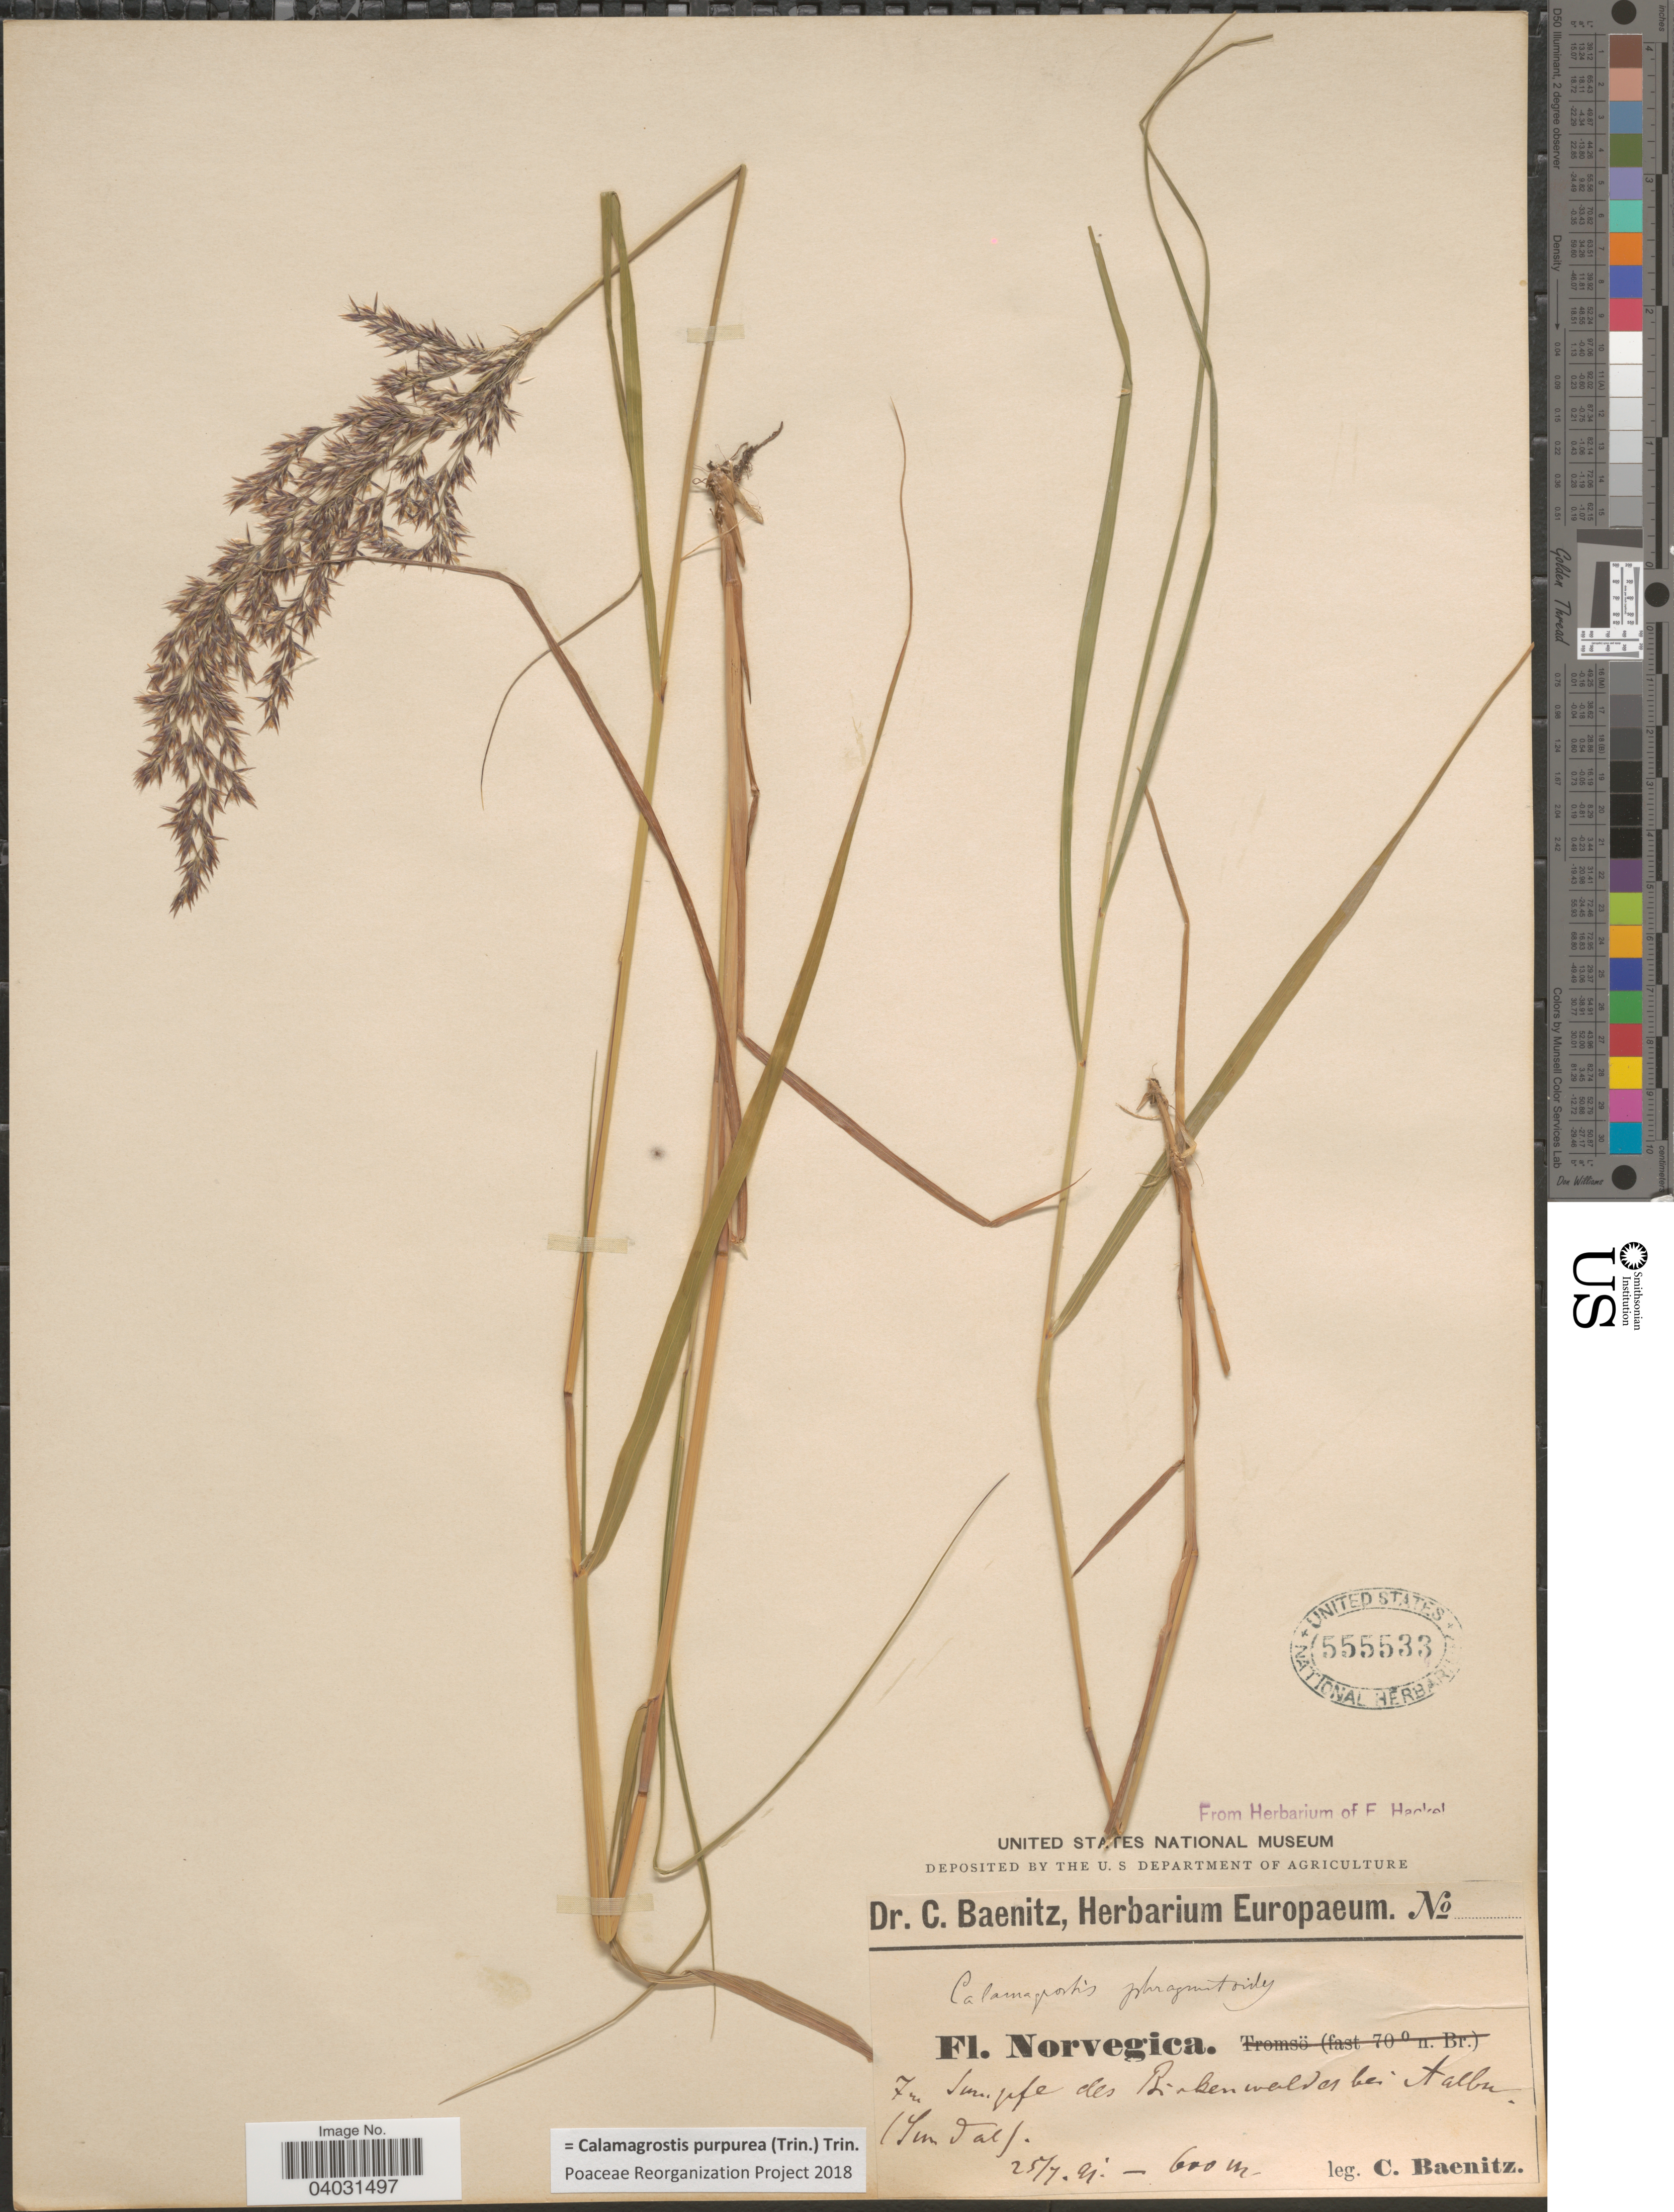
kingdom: Plantae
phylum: Tracheophyta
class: Liliopsida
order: Poales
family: Poaceae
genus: Calamagrostis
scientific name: Calamagrostis purpurea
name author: (Trin.) Trin.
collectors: C. G. Baenitz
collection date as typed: Transcribed d/m/y: 25/7/21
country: Norway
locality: Norvegica. Im Sumpfe des Birken walder bei Aalbu (Sim dal).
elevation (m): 600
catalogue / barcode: US 555533